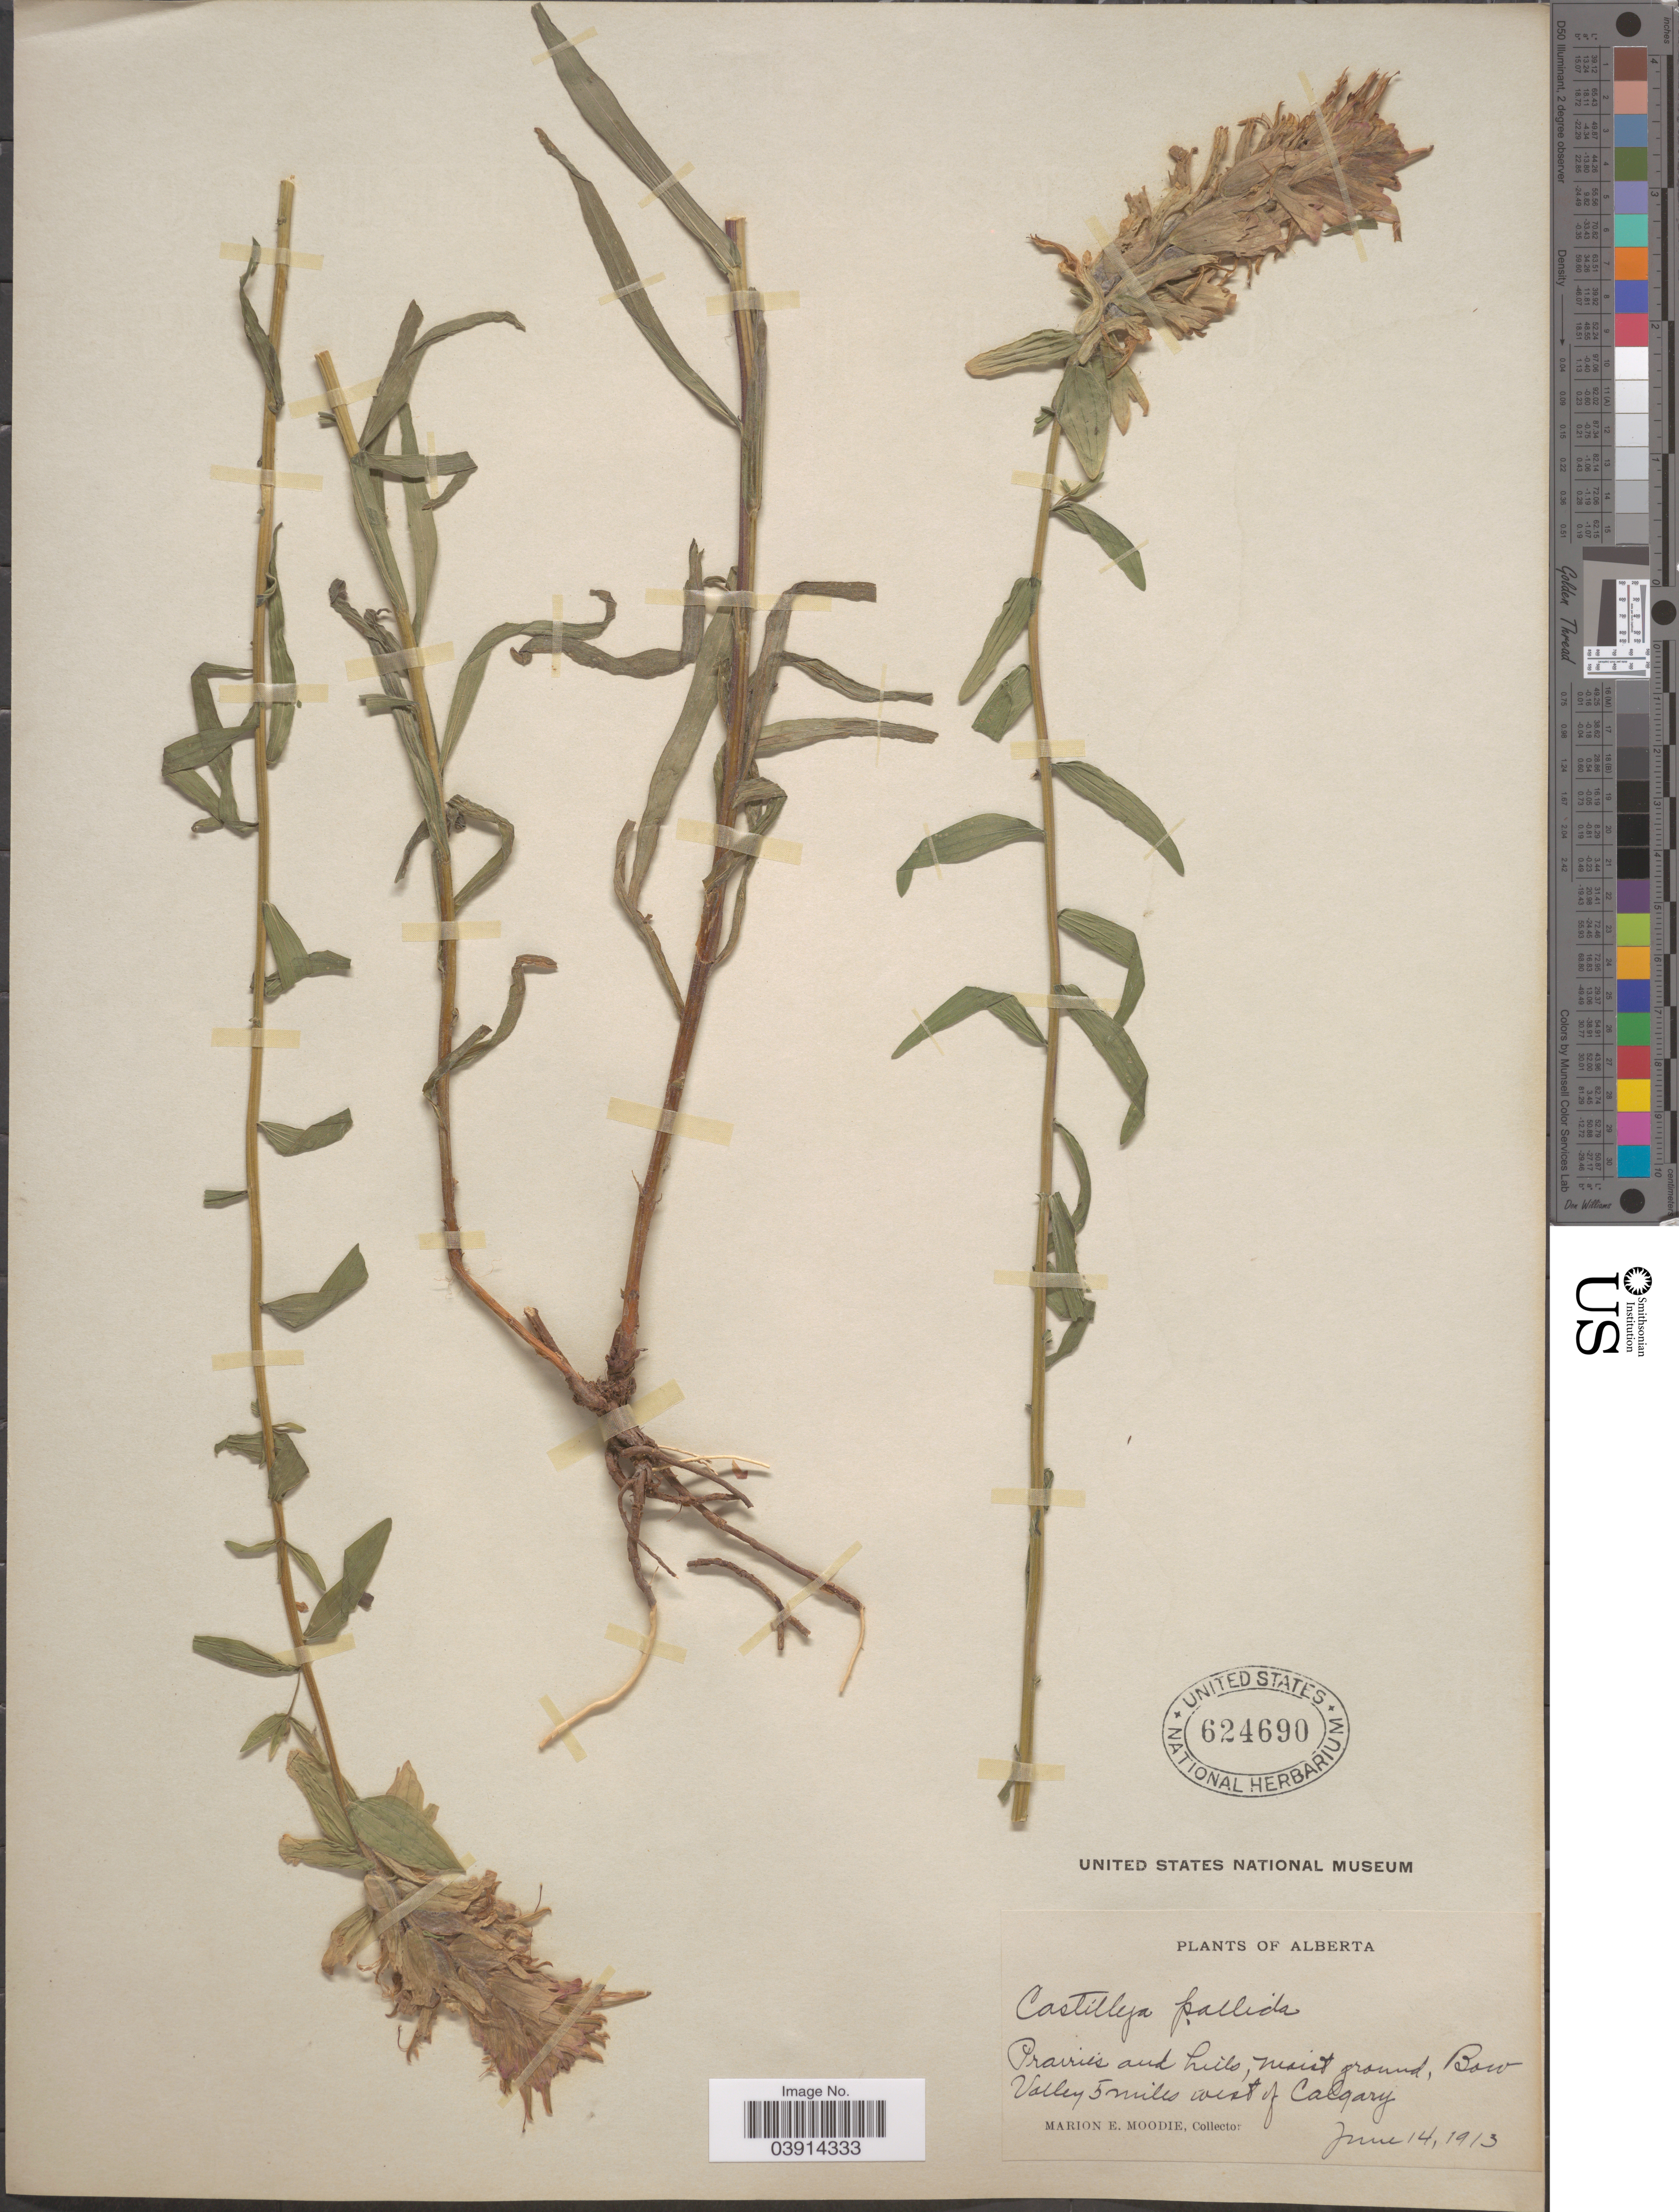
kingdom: Plantae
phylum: Tracheophyta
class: Magnoliopsida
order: Lamiales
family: Orobanchaceae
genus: Castilleja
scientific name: Castilleja sulphurea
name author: Rydb.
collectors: M. E. Moodie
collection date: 1913-06-14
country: Canada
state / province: Alberta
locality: Bow Valley 5 miles west of Calgary.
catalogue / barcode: US 624690